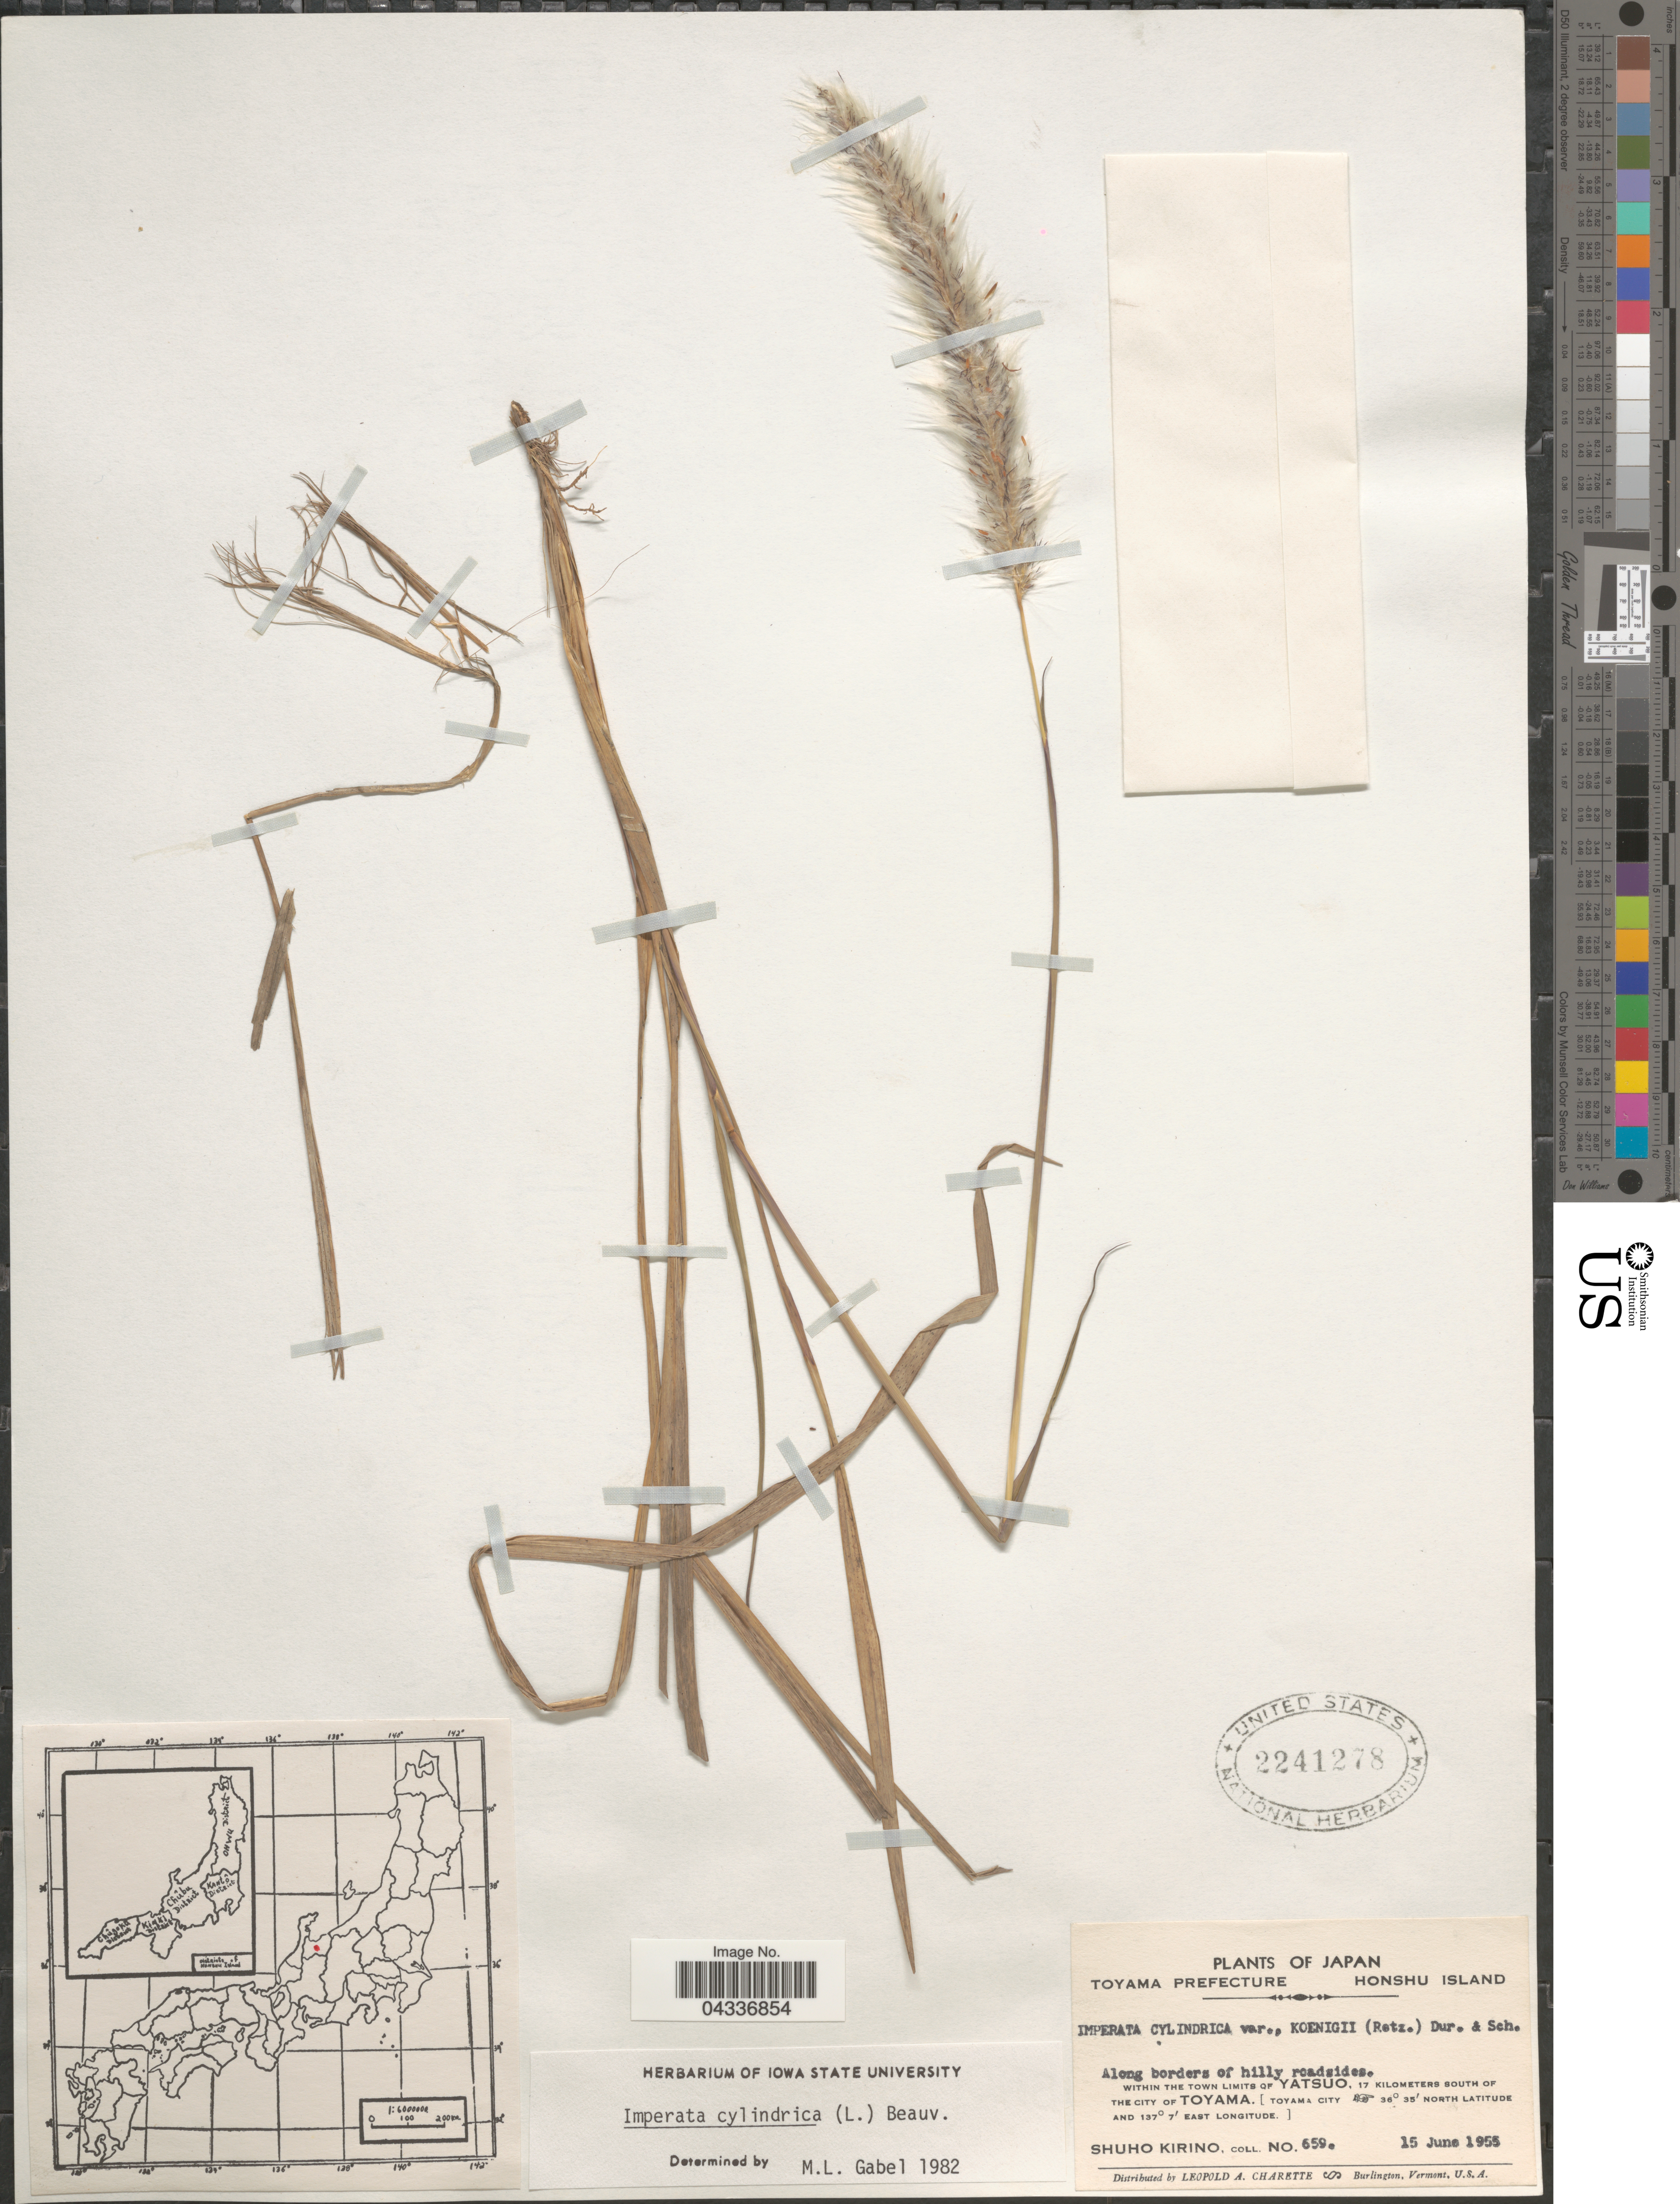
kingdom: Plantae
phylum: Tracheophyta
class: Liliopsida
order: Poales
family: Poaceae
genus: Imperata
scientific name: Imperata cylindrica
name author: (L.) P. Beauv.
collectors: S. Kirino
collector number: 659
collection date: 1955-06-15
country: Japan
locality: Toyama Prefecture. Honshu Island. Along borders of hilly roadsides. Within The Town Limits Of Yatsuo, 17 Kilometers South Of The City Of Toyama. [Toyama City].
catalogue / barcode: US 2241278